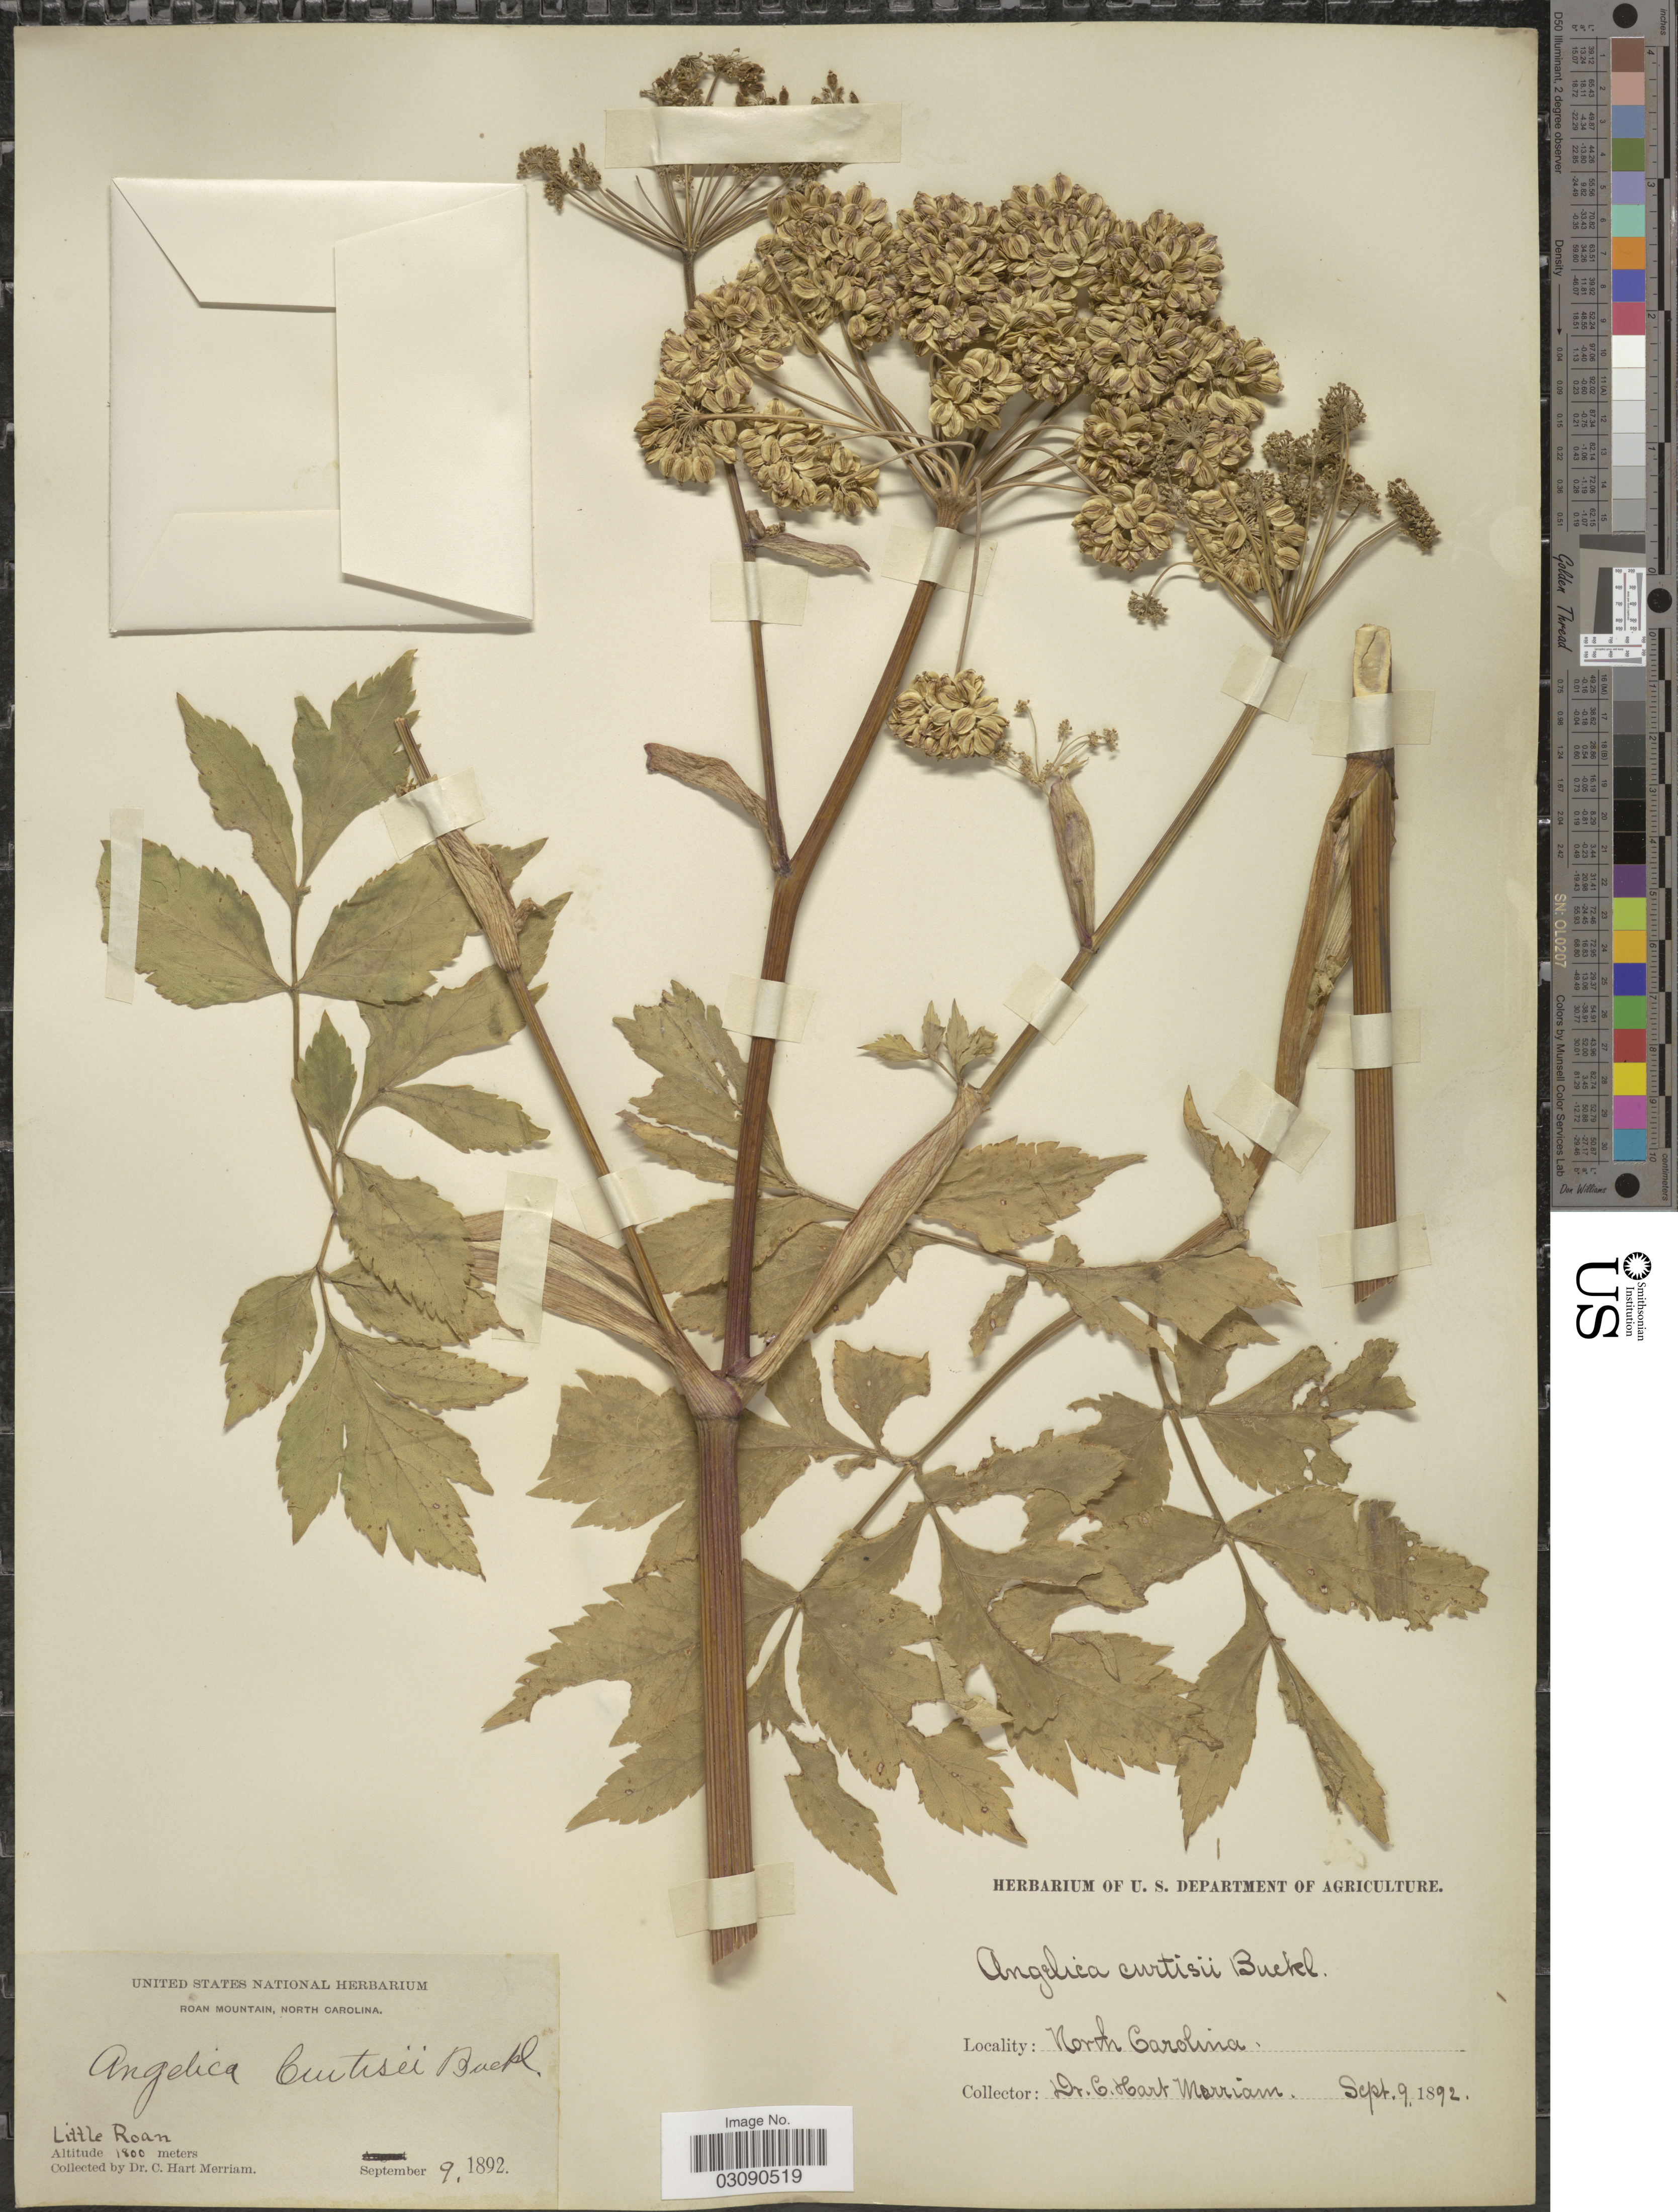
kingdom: Plantae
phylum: Tracheophyta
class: Magnoliopsida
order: Apiales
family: Apiaceae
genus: Angelica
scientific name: Angelica triquinata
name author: Michx.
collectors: C. Merriam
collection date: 1892-09-09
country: United States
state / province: North Carolina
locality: Roan Mountain. Little Roan.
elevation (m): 1800